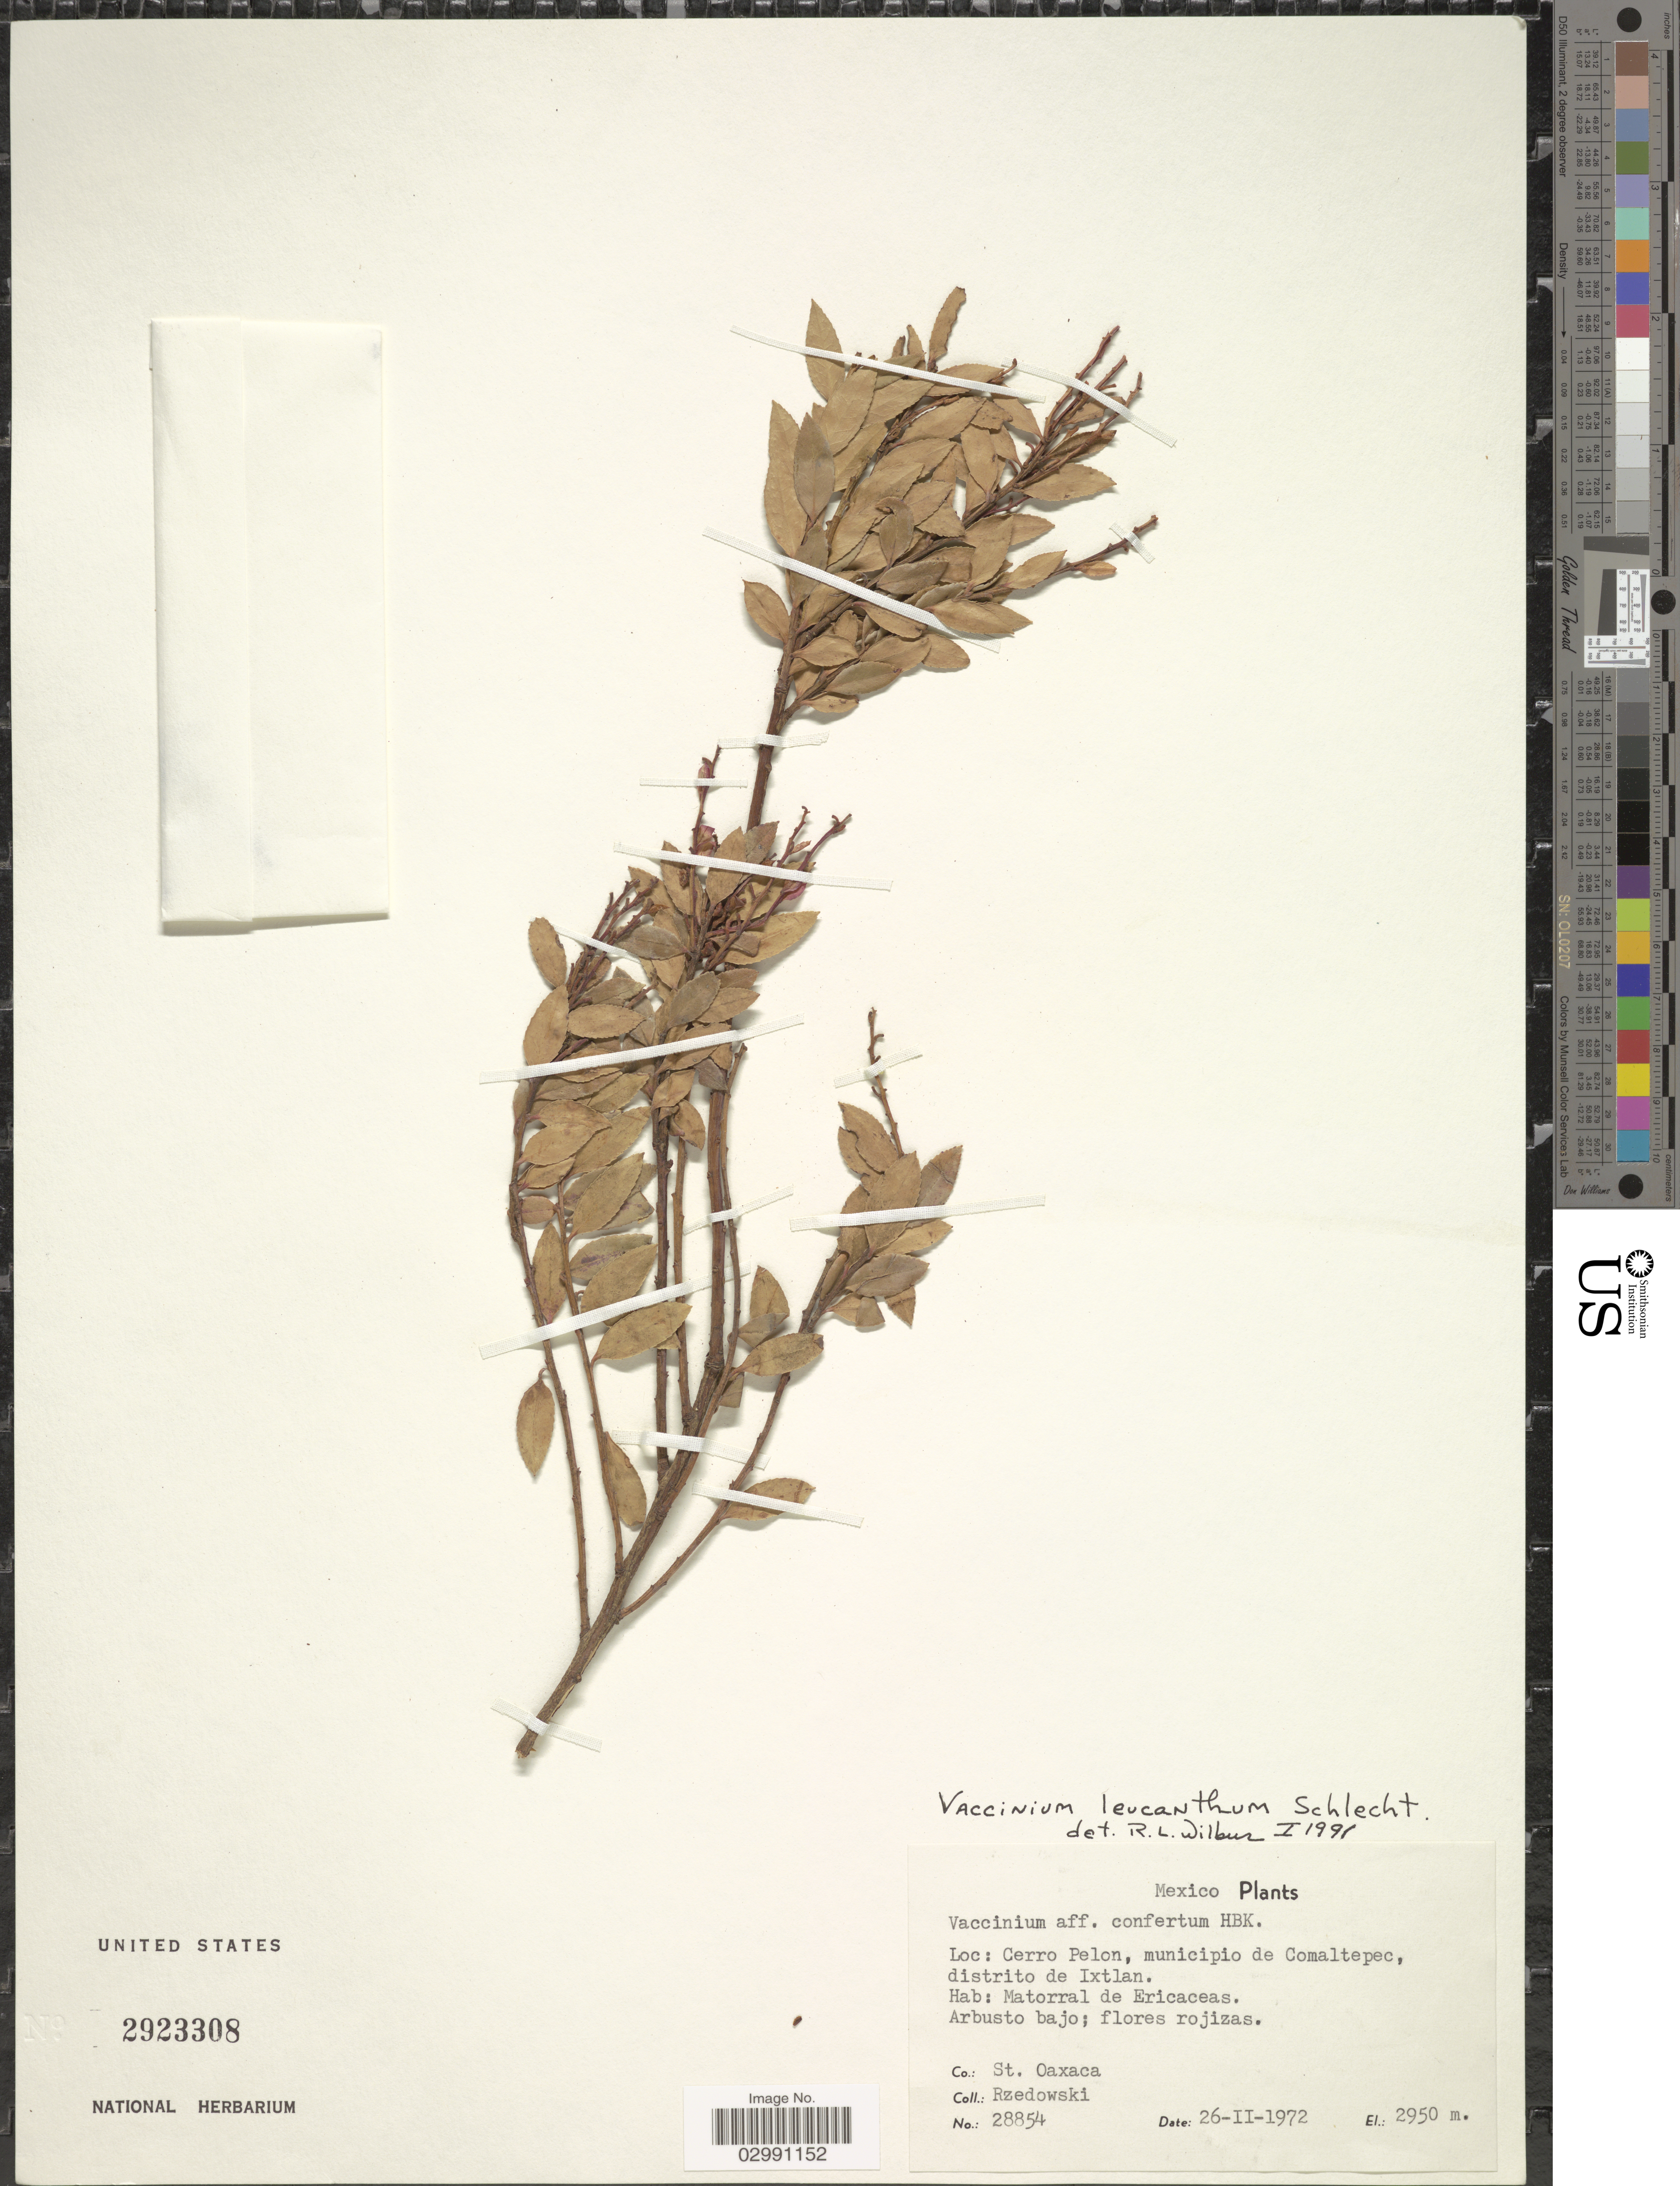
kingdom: Plantae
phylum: Tracheophyta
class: Magnoliopsida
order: Ericales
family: Ericaceae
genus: Vaccinium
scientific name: Vaccinium leucanthum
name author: Schltdl.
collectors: Rzedowski, --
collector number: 28854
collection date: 1972-02-28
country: Mexico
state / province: Oaxaca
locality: Cerro Pelon, municipio de Comaltepec, distrito de Ixtlan. Co.: St. Oaxaca.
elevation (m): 2950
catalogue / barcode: US 2923308